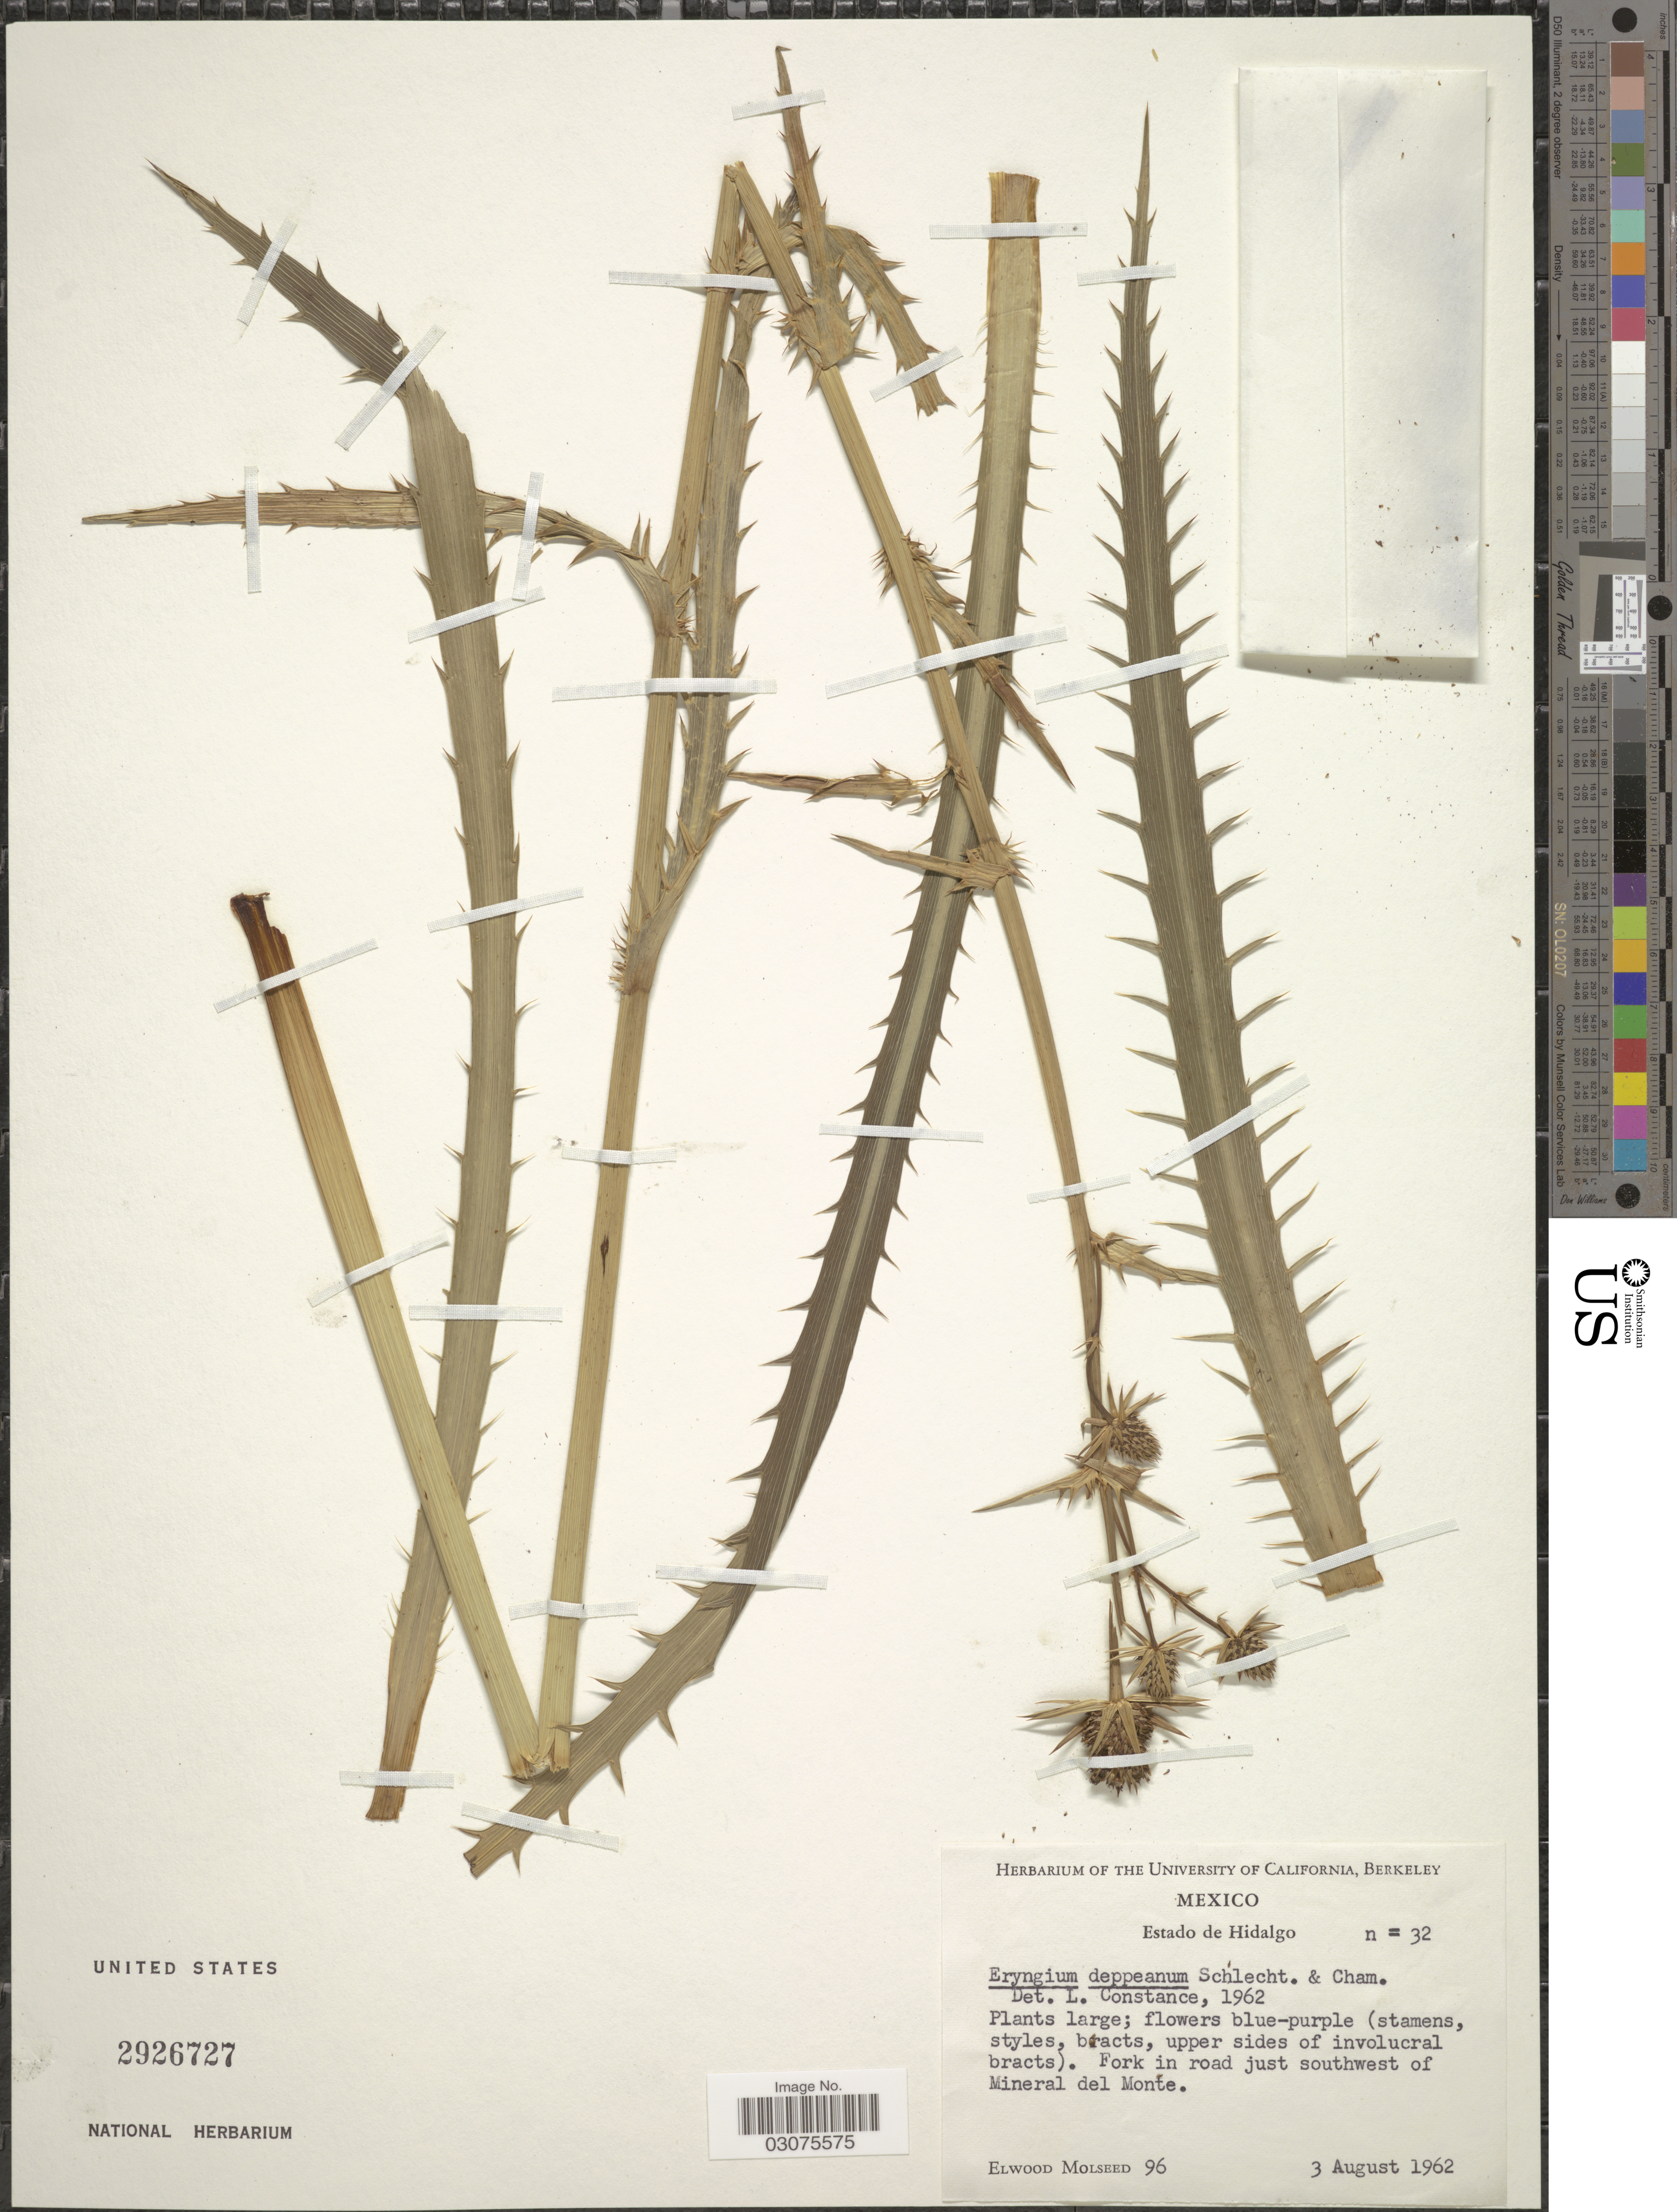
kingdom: Plantae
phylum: Tracheophyta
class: Magnoliopsida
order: Apiales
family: Apiaceae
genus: Eryngium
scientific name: Eryngium deppeanum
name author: Schltdl. & Cham.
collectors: E. Molseed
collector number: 96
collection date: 1962-08-03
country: Mexico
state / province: Hidalgo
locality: Fork in road just southwest of Mineral del Monte.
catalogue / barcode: US 2926727